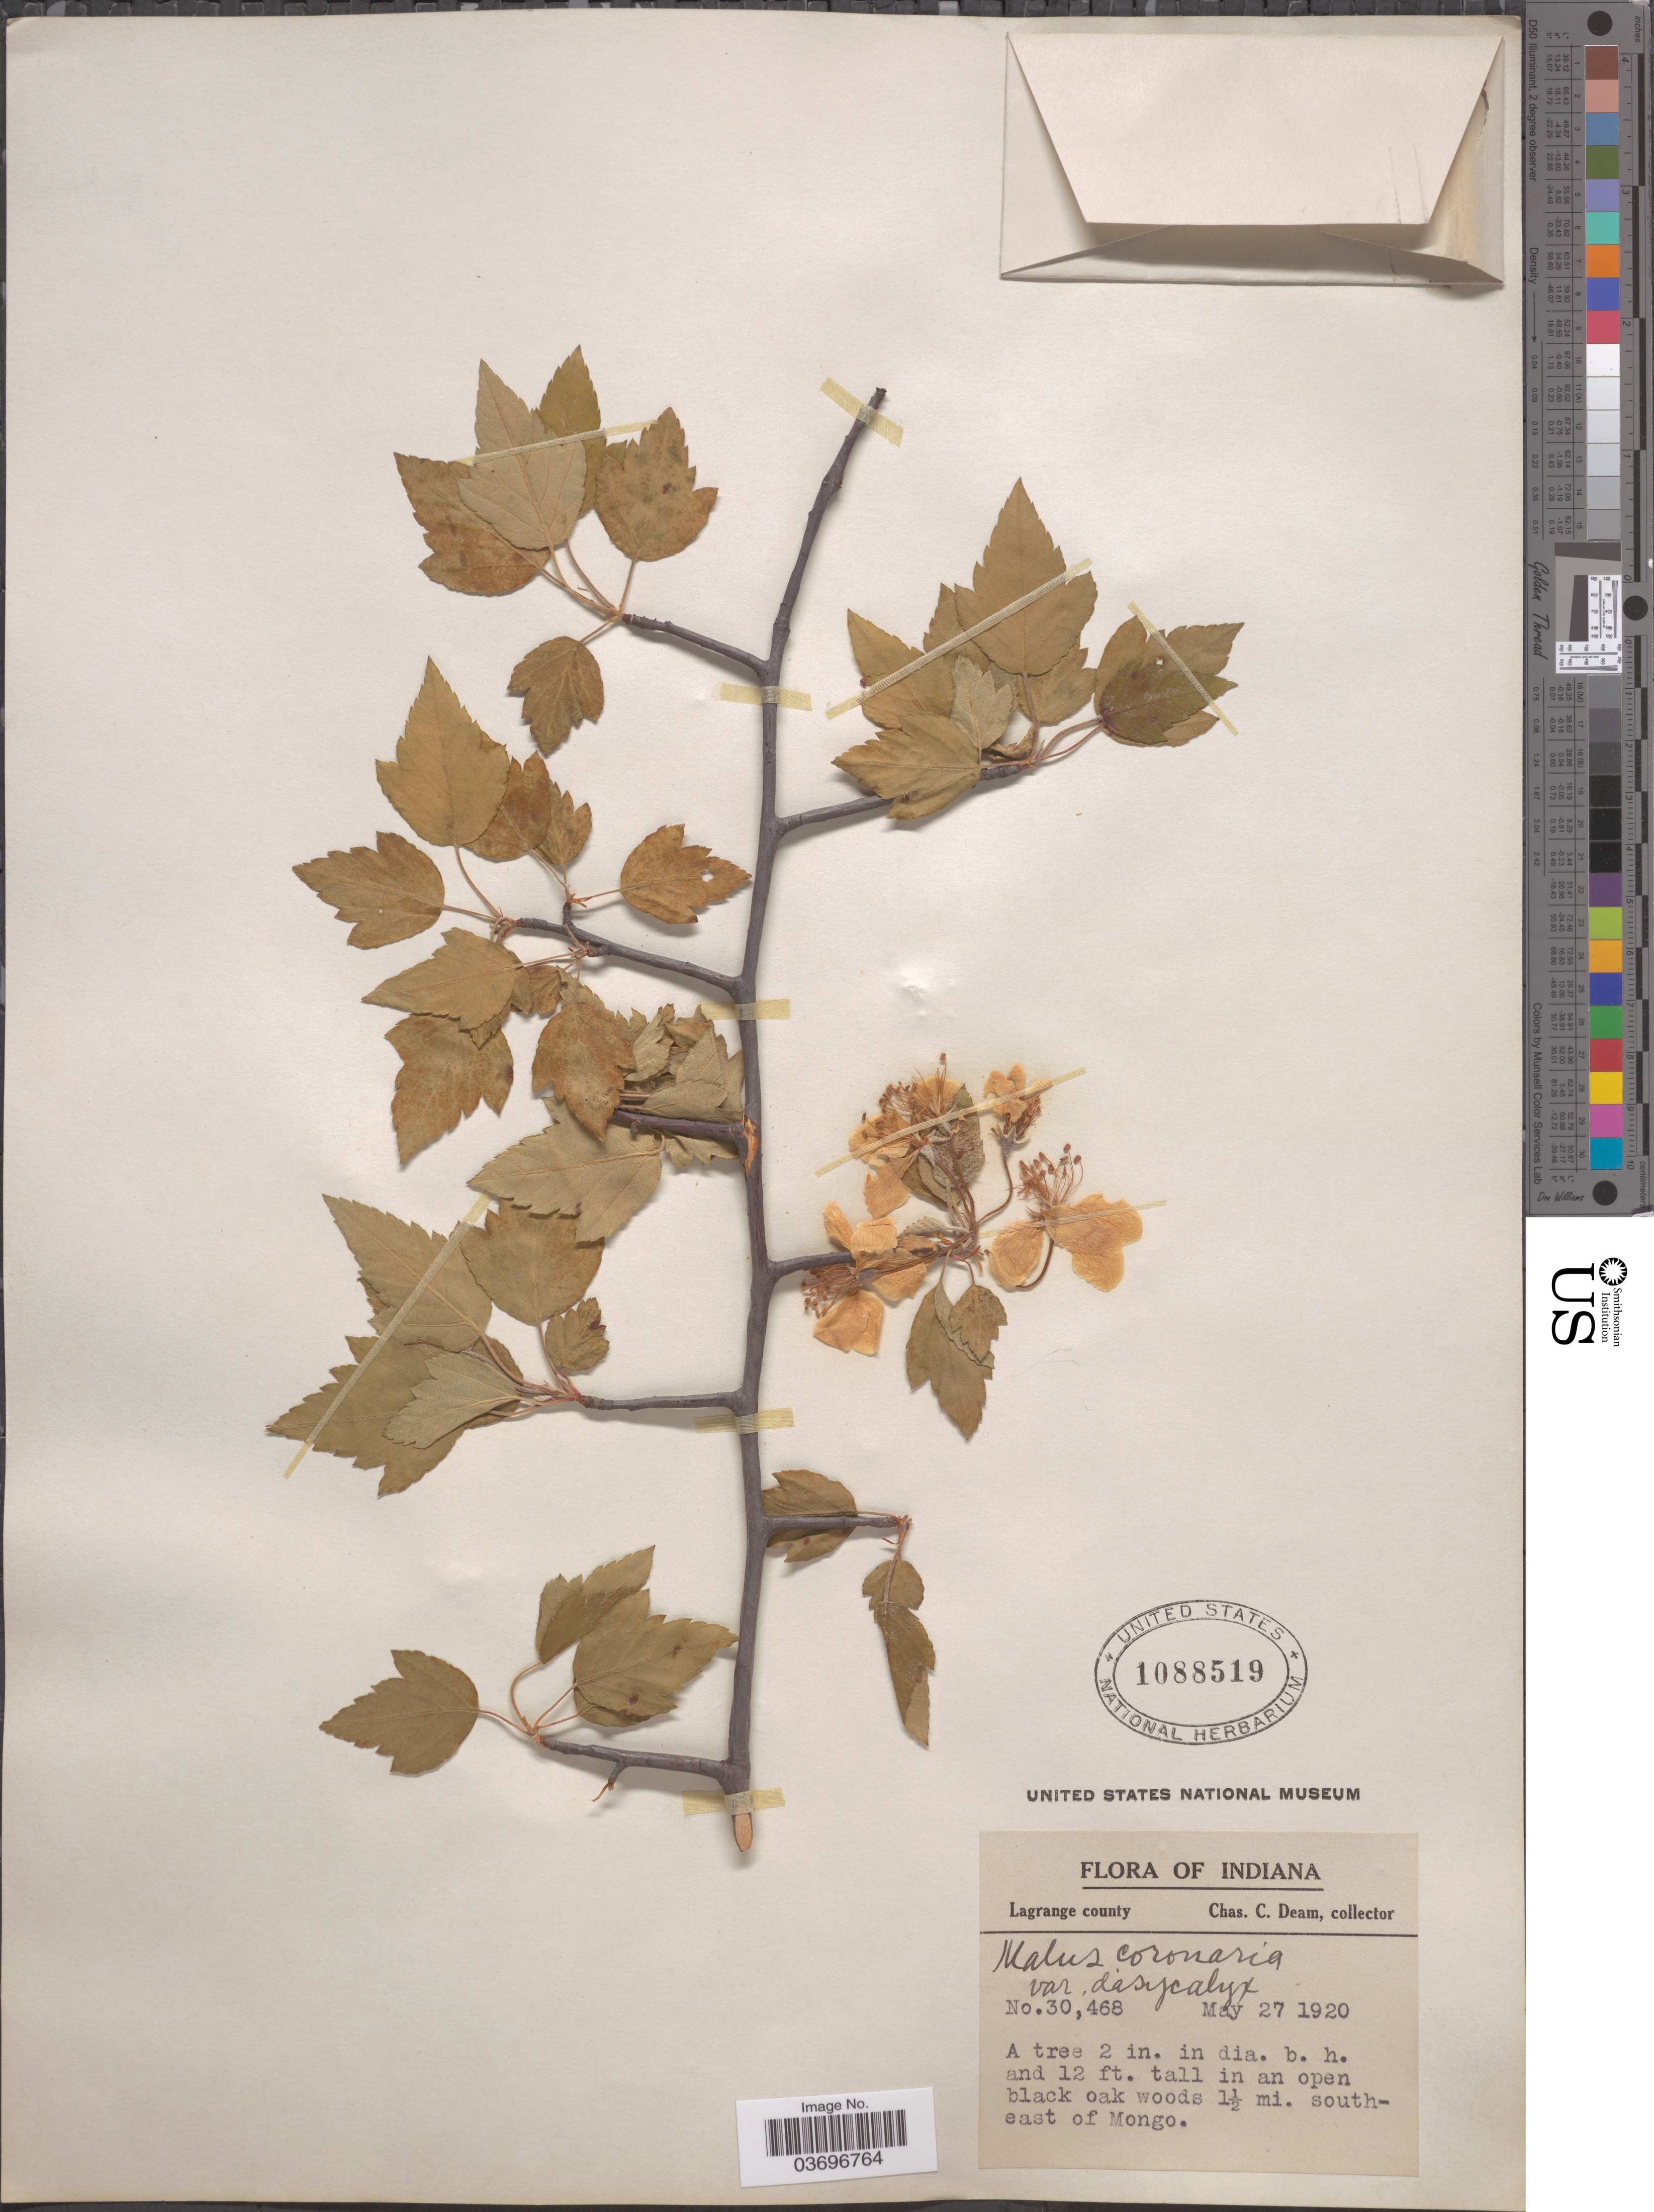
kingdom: Plantae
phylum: Tracheophyta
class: Magnoliopsida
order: Rosales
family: Rosaceae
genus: Malus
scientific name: Malus coronaria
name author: (L.) Mill.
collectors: C. C. Deam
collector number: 30468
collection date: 1920-05-27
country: United States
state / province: Indiana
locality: Lagrange county. In an open black oak woods 1½ mi. south-east of Mongo.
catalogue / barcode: US 1088519